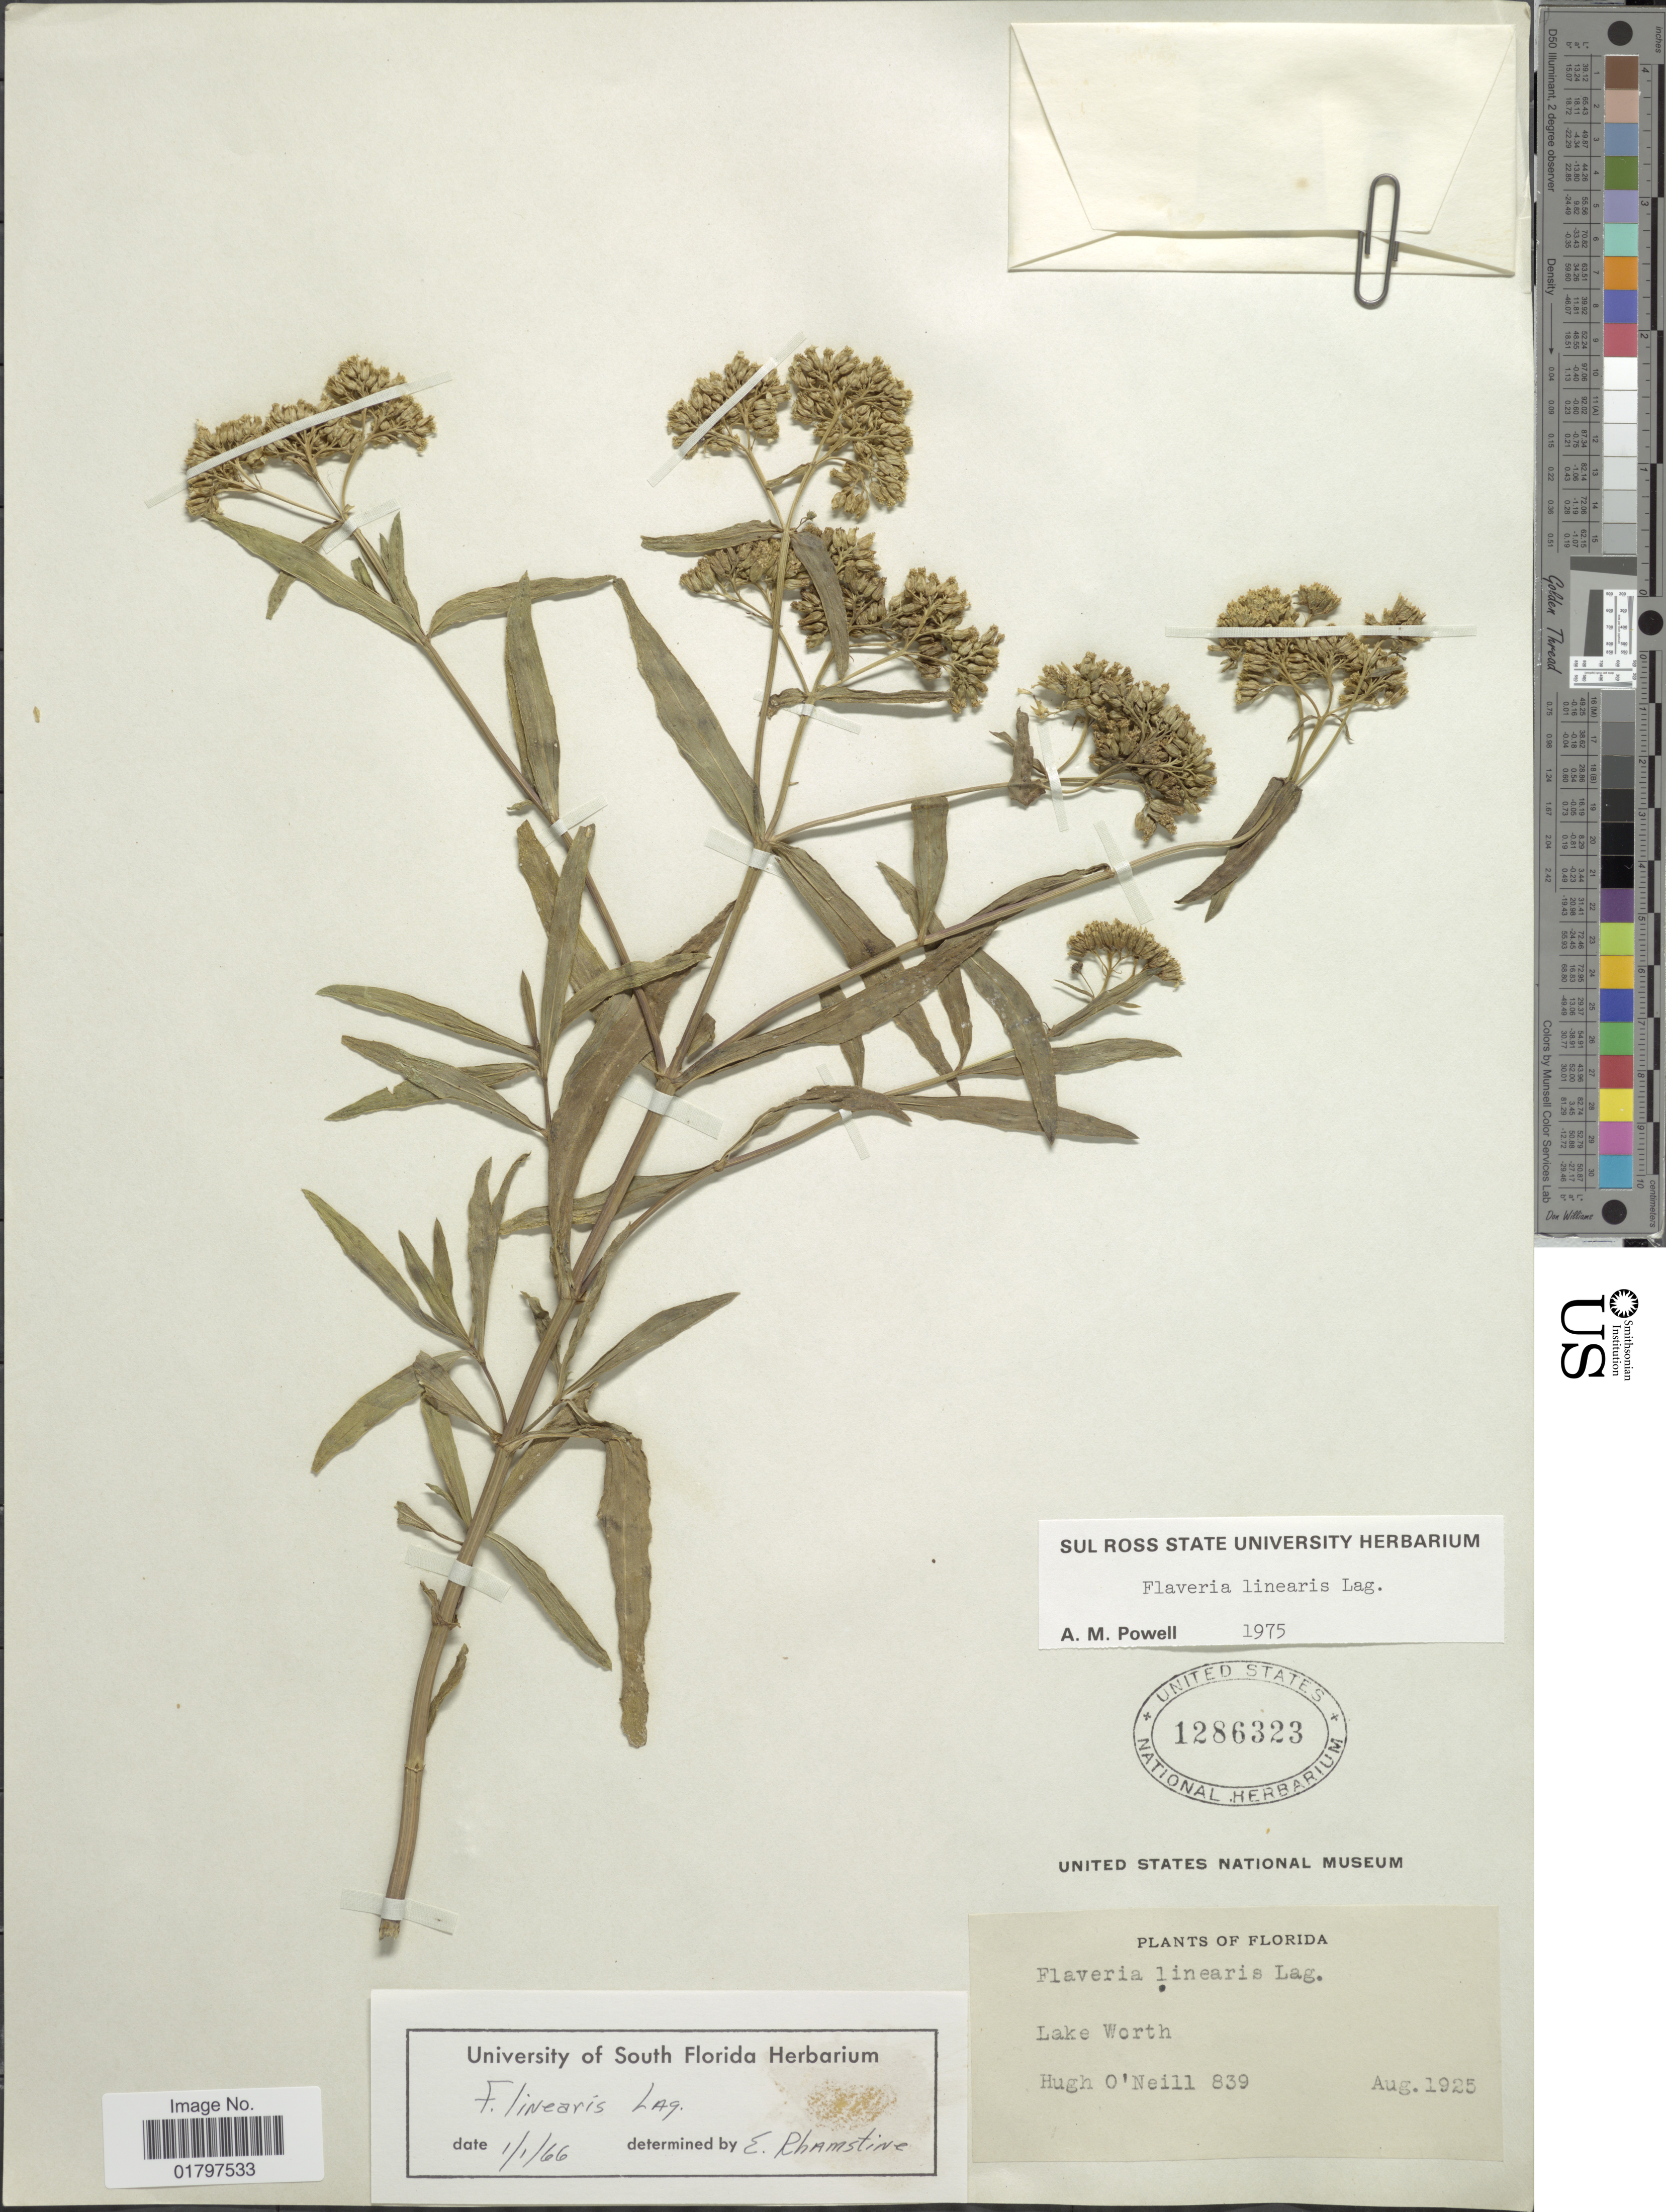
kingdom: Plantae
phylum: Tracheophyta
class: Magnoliopsida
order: Asterales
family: Asteraceae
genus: Flaveria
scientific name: Flaveria linearis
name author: Lag.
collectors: H. O'Neill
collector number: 839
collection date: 1925-08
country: United States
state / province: Florida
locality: Lake Worth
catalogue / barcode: US 1286323